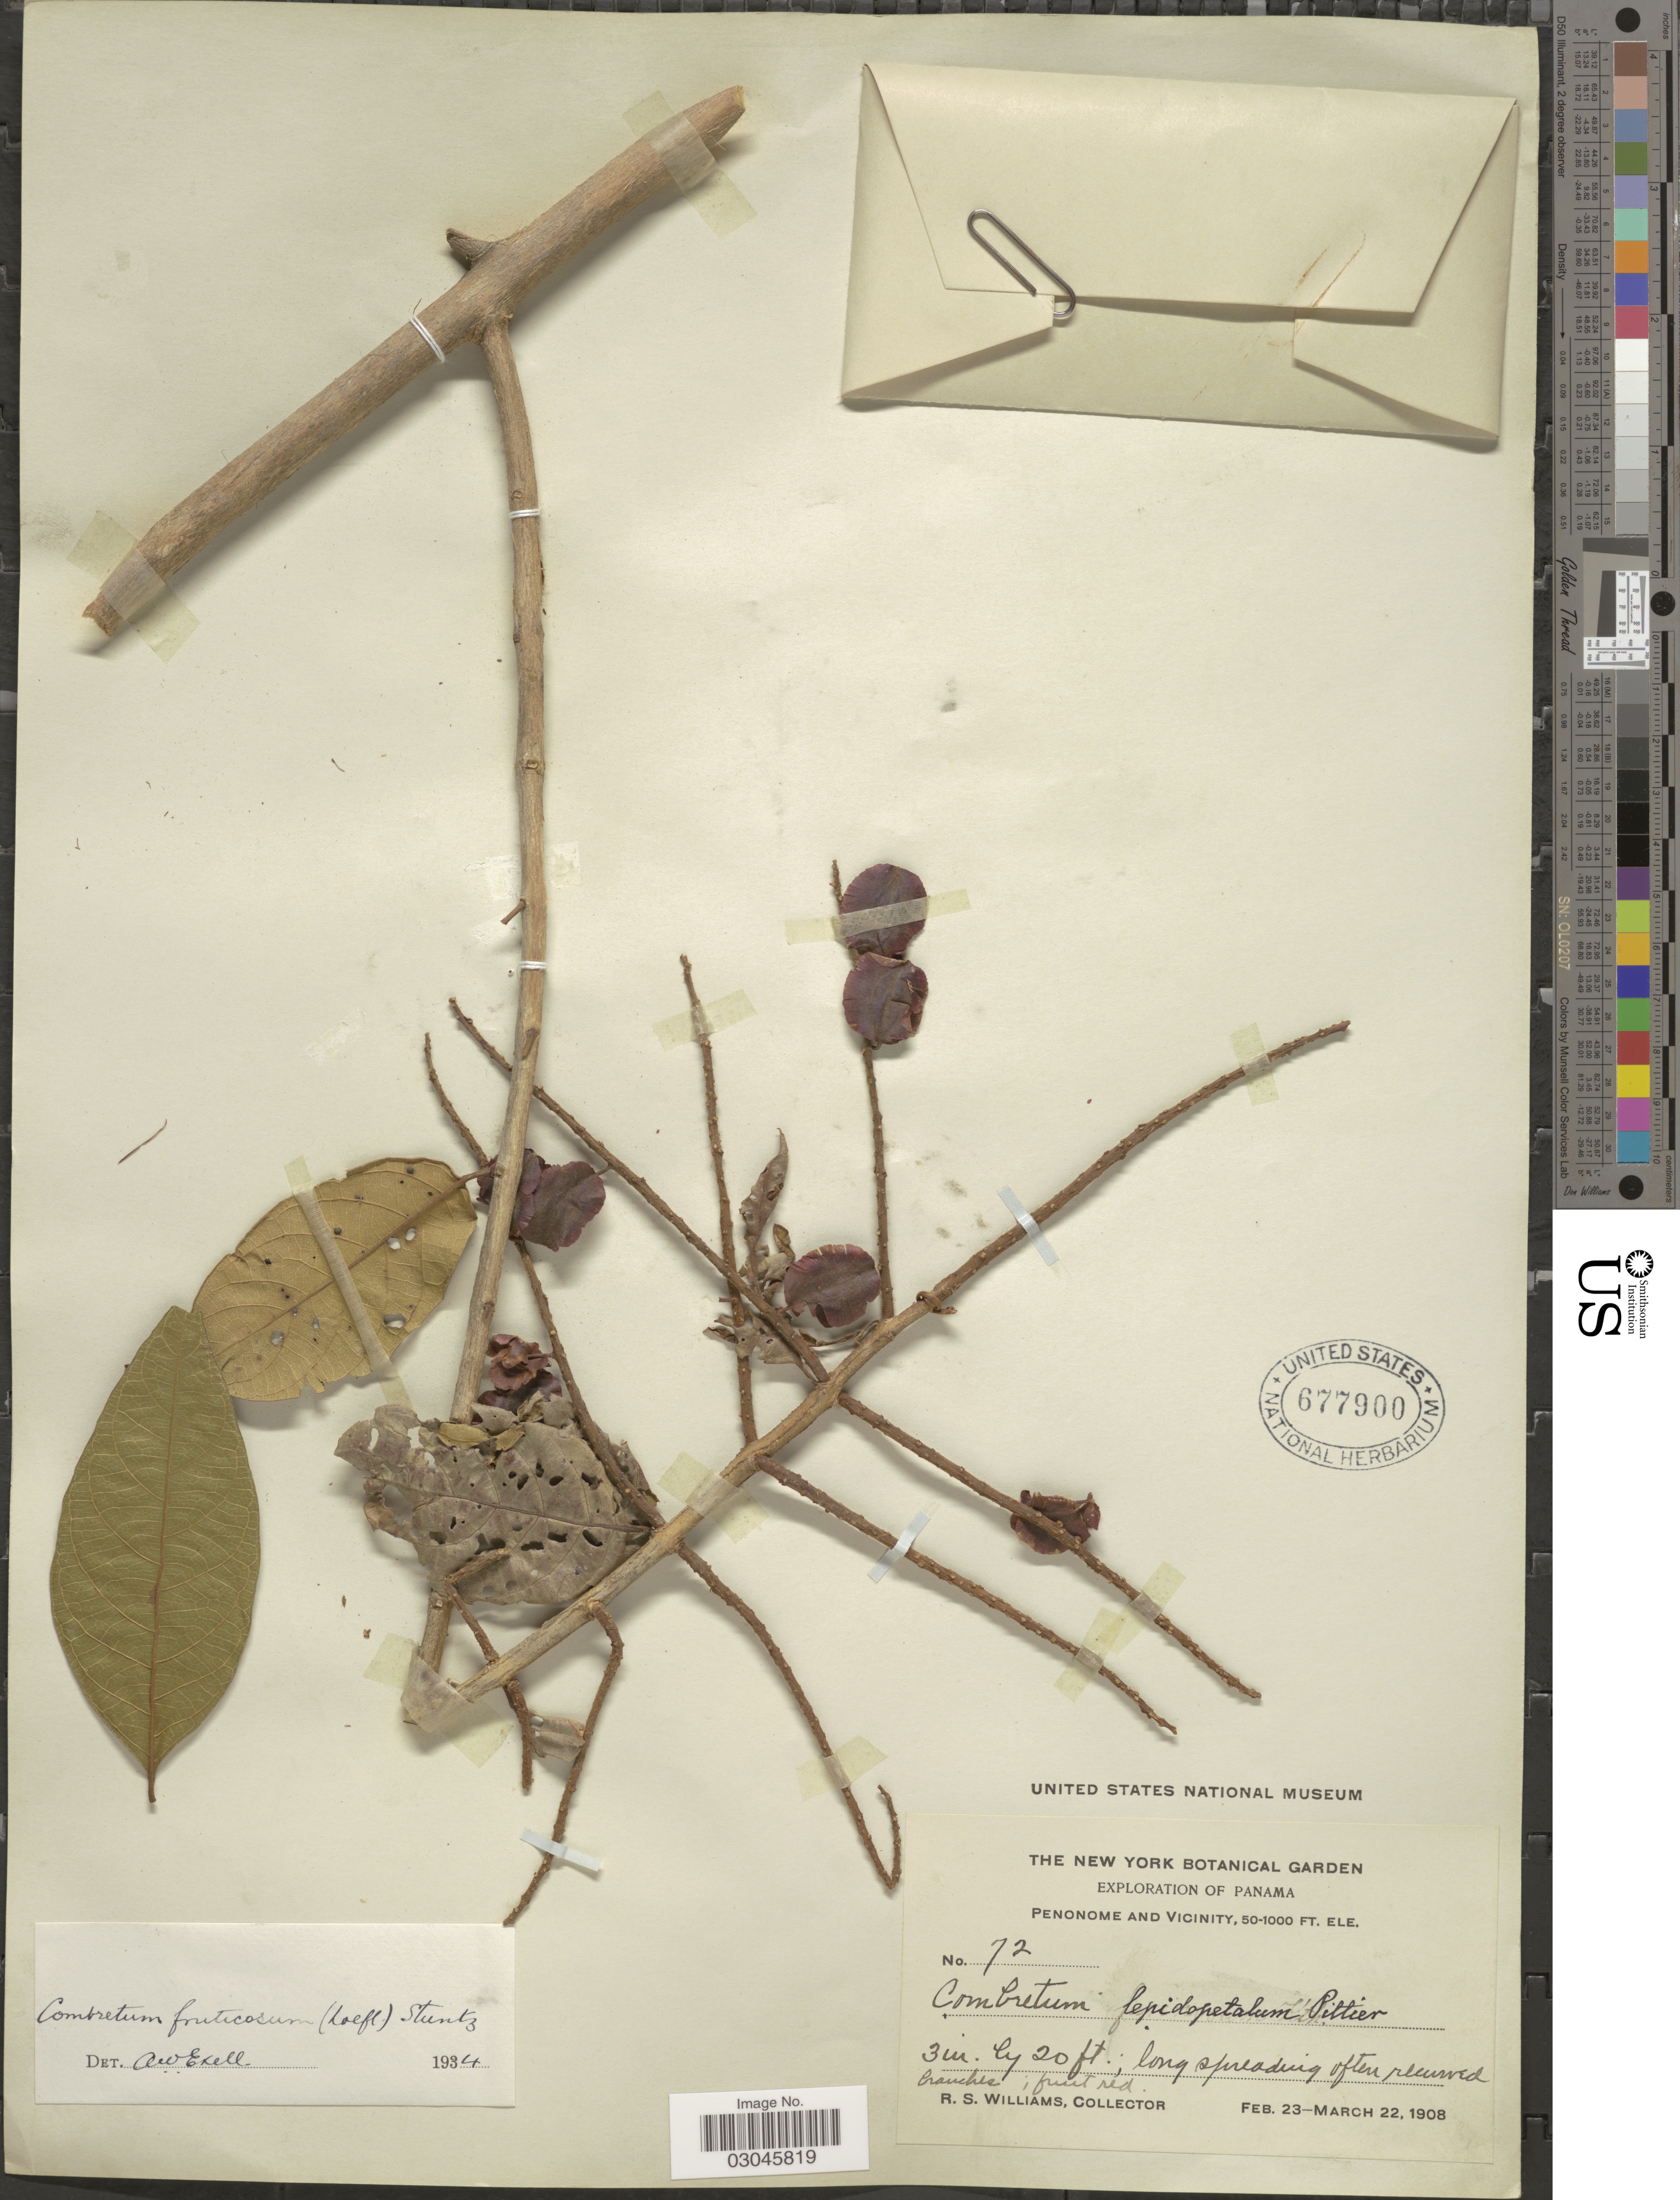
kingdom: Plantae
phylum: Tracheophyta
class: Magnoliopsida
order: Myrtales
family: Combretaceae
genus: Combretum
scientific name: Combretum fruticosum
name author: (Loefl.) Stuntz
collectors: R. S. Williams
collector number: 72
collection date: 1908-02-23/1908-03-22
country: Panama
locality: Penonome and Vicinity.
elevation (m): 15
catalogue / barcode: US 677900